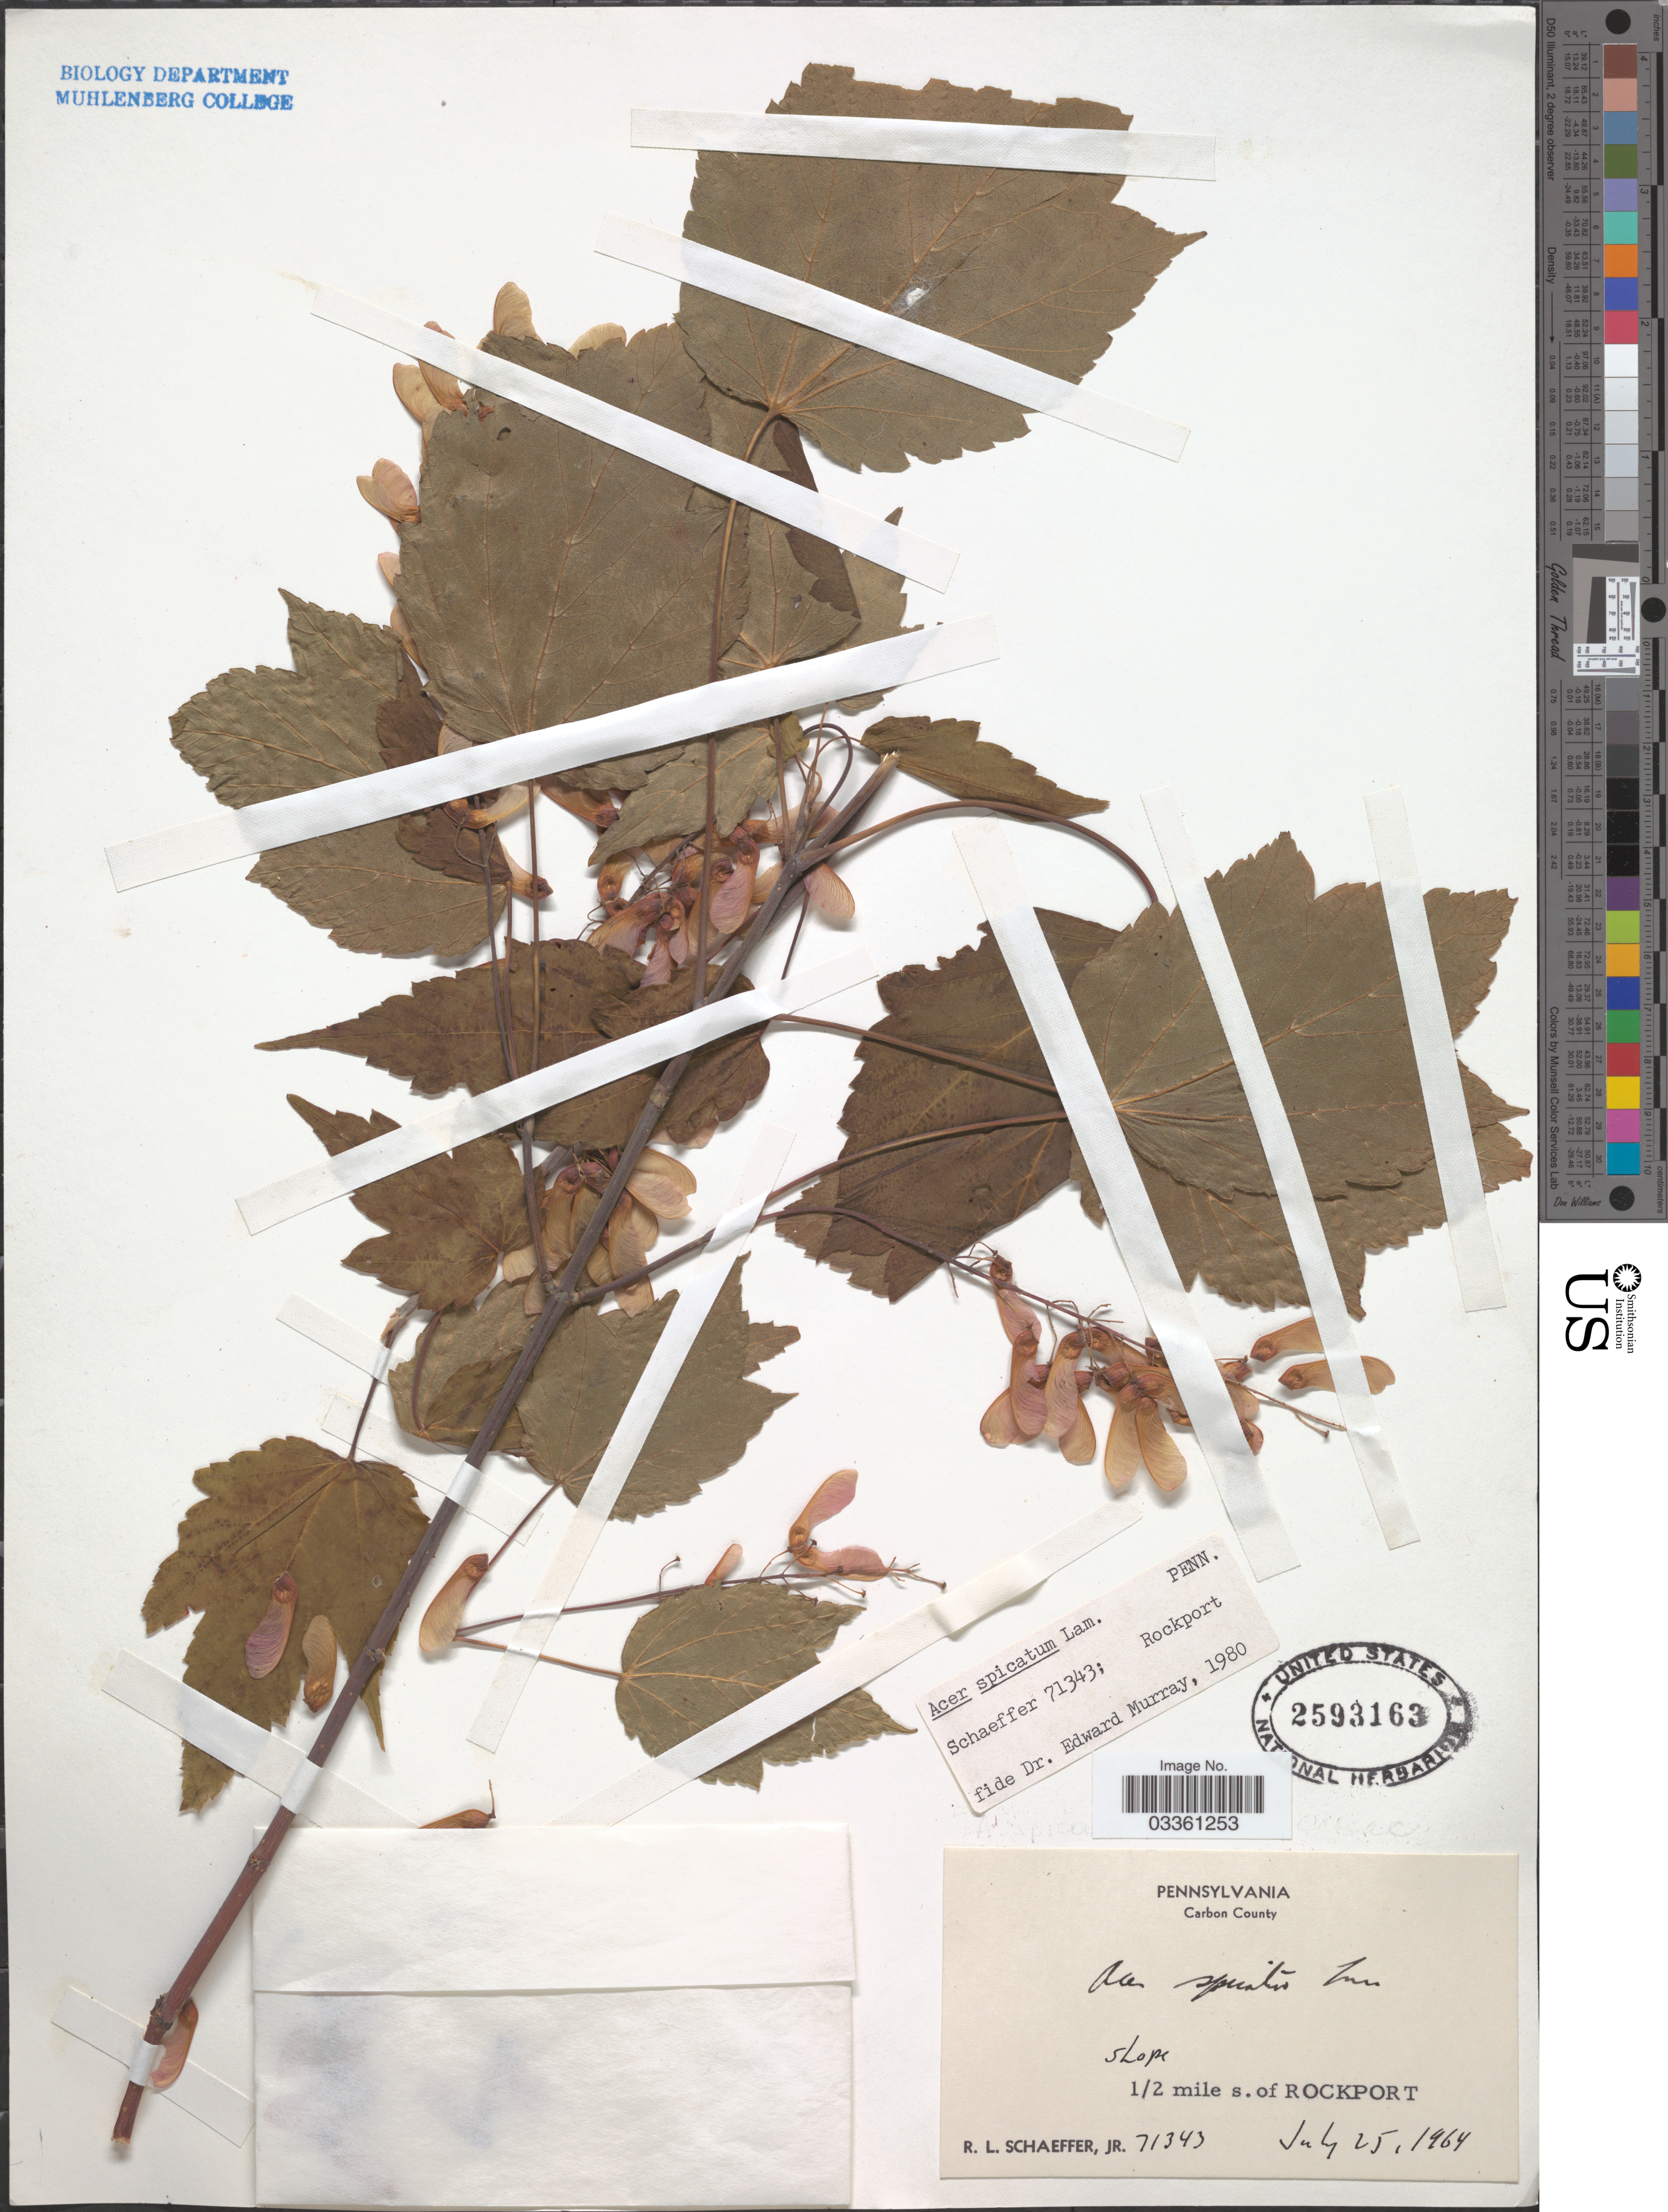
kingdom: Plantae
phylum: Tracheophyta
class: Magnoliopsida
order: Sapindales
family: Sapindaceae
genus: Acer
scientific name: Acer spicatum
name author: Lam.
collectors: R. L. Schaeffer Jr.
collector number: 71343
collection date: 1964-07-25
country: United States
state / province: Pennsylvania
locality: Carbon County. 1/2 mile s. of Rockport.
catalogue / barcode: US 2593163